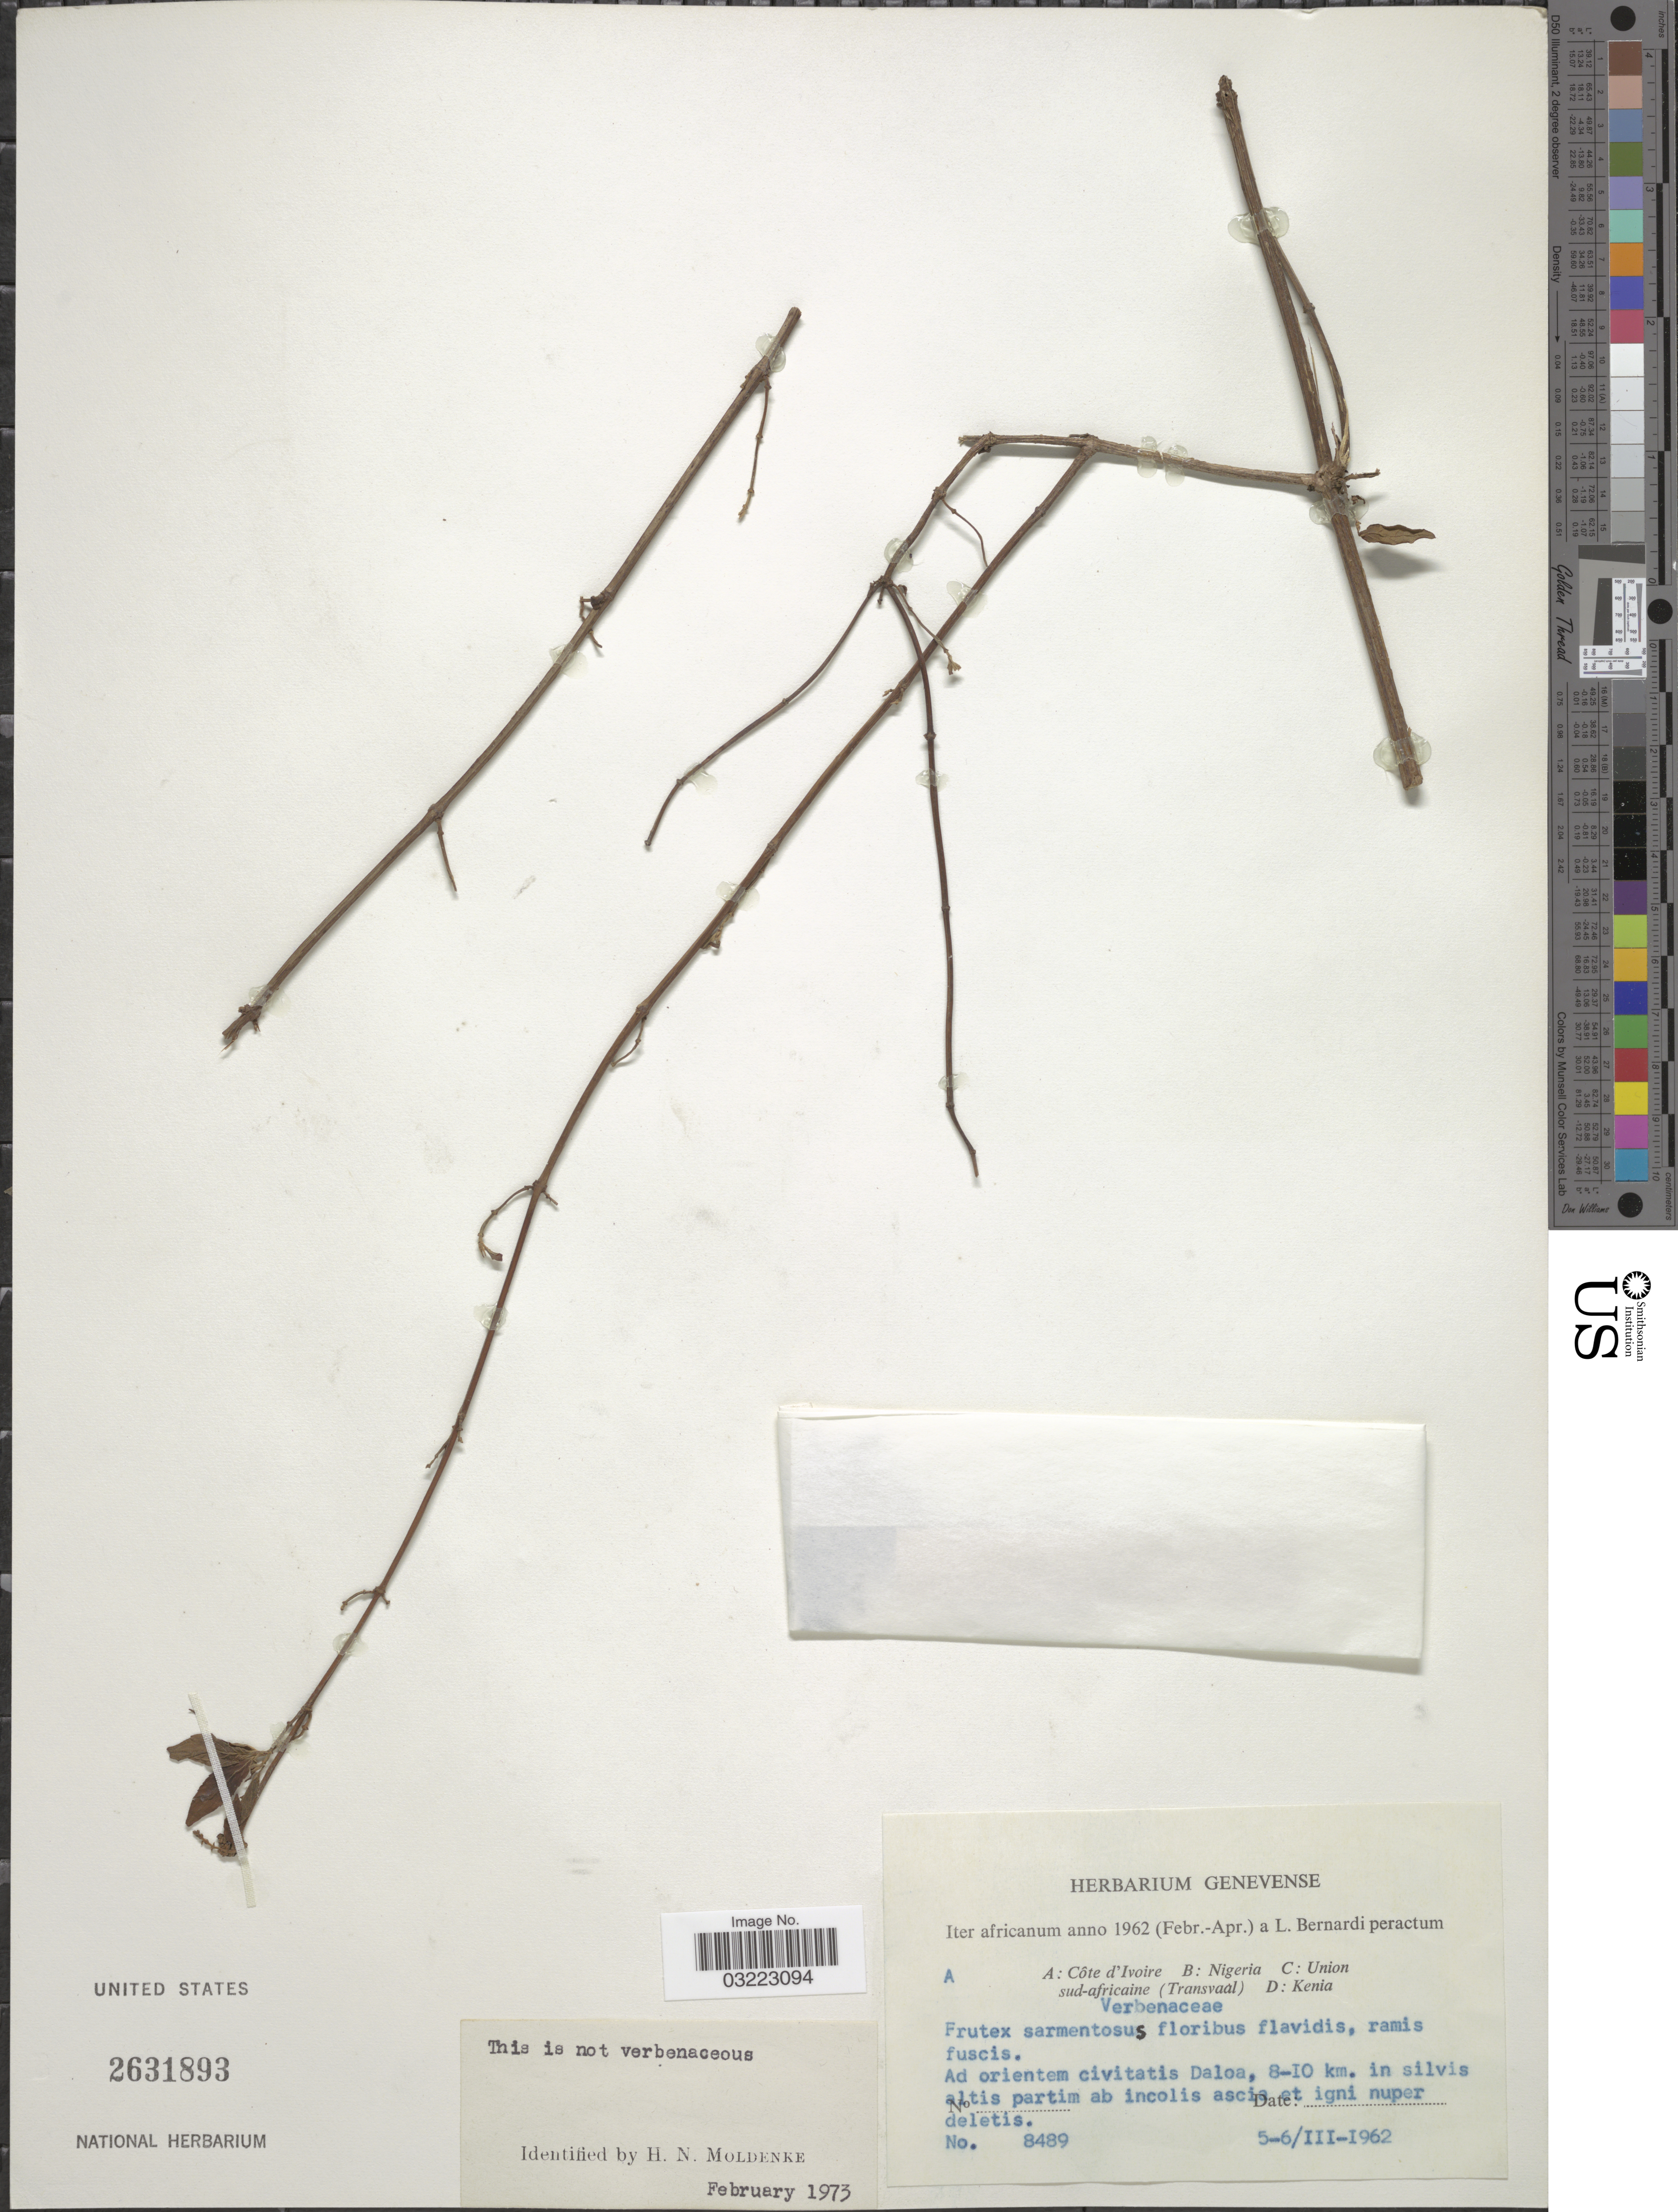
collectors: L. Bernardi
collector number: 8489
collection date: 1962-03-05/1962-03-06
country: Ivory Coast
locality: Côte d'Ivoire. Ad orientem civitatis Daloa, 8-10 km. in silvis altis partim ab incolis ascia et igni nuper deletis.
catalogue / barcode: US 2631893